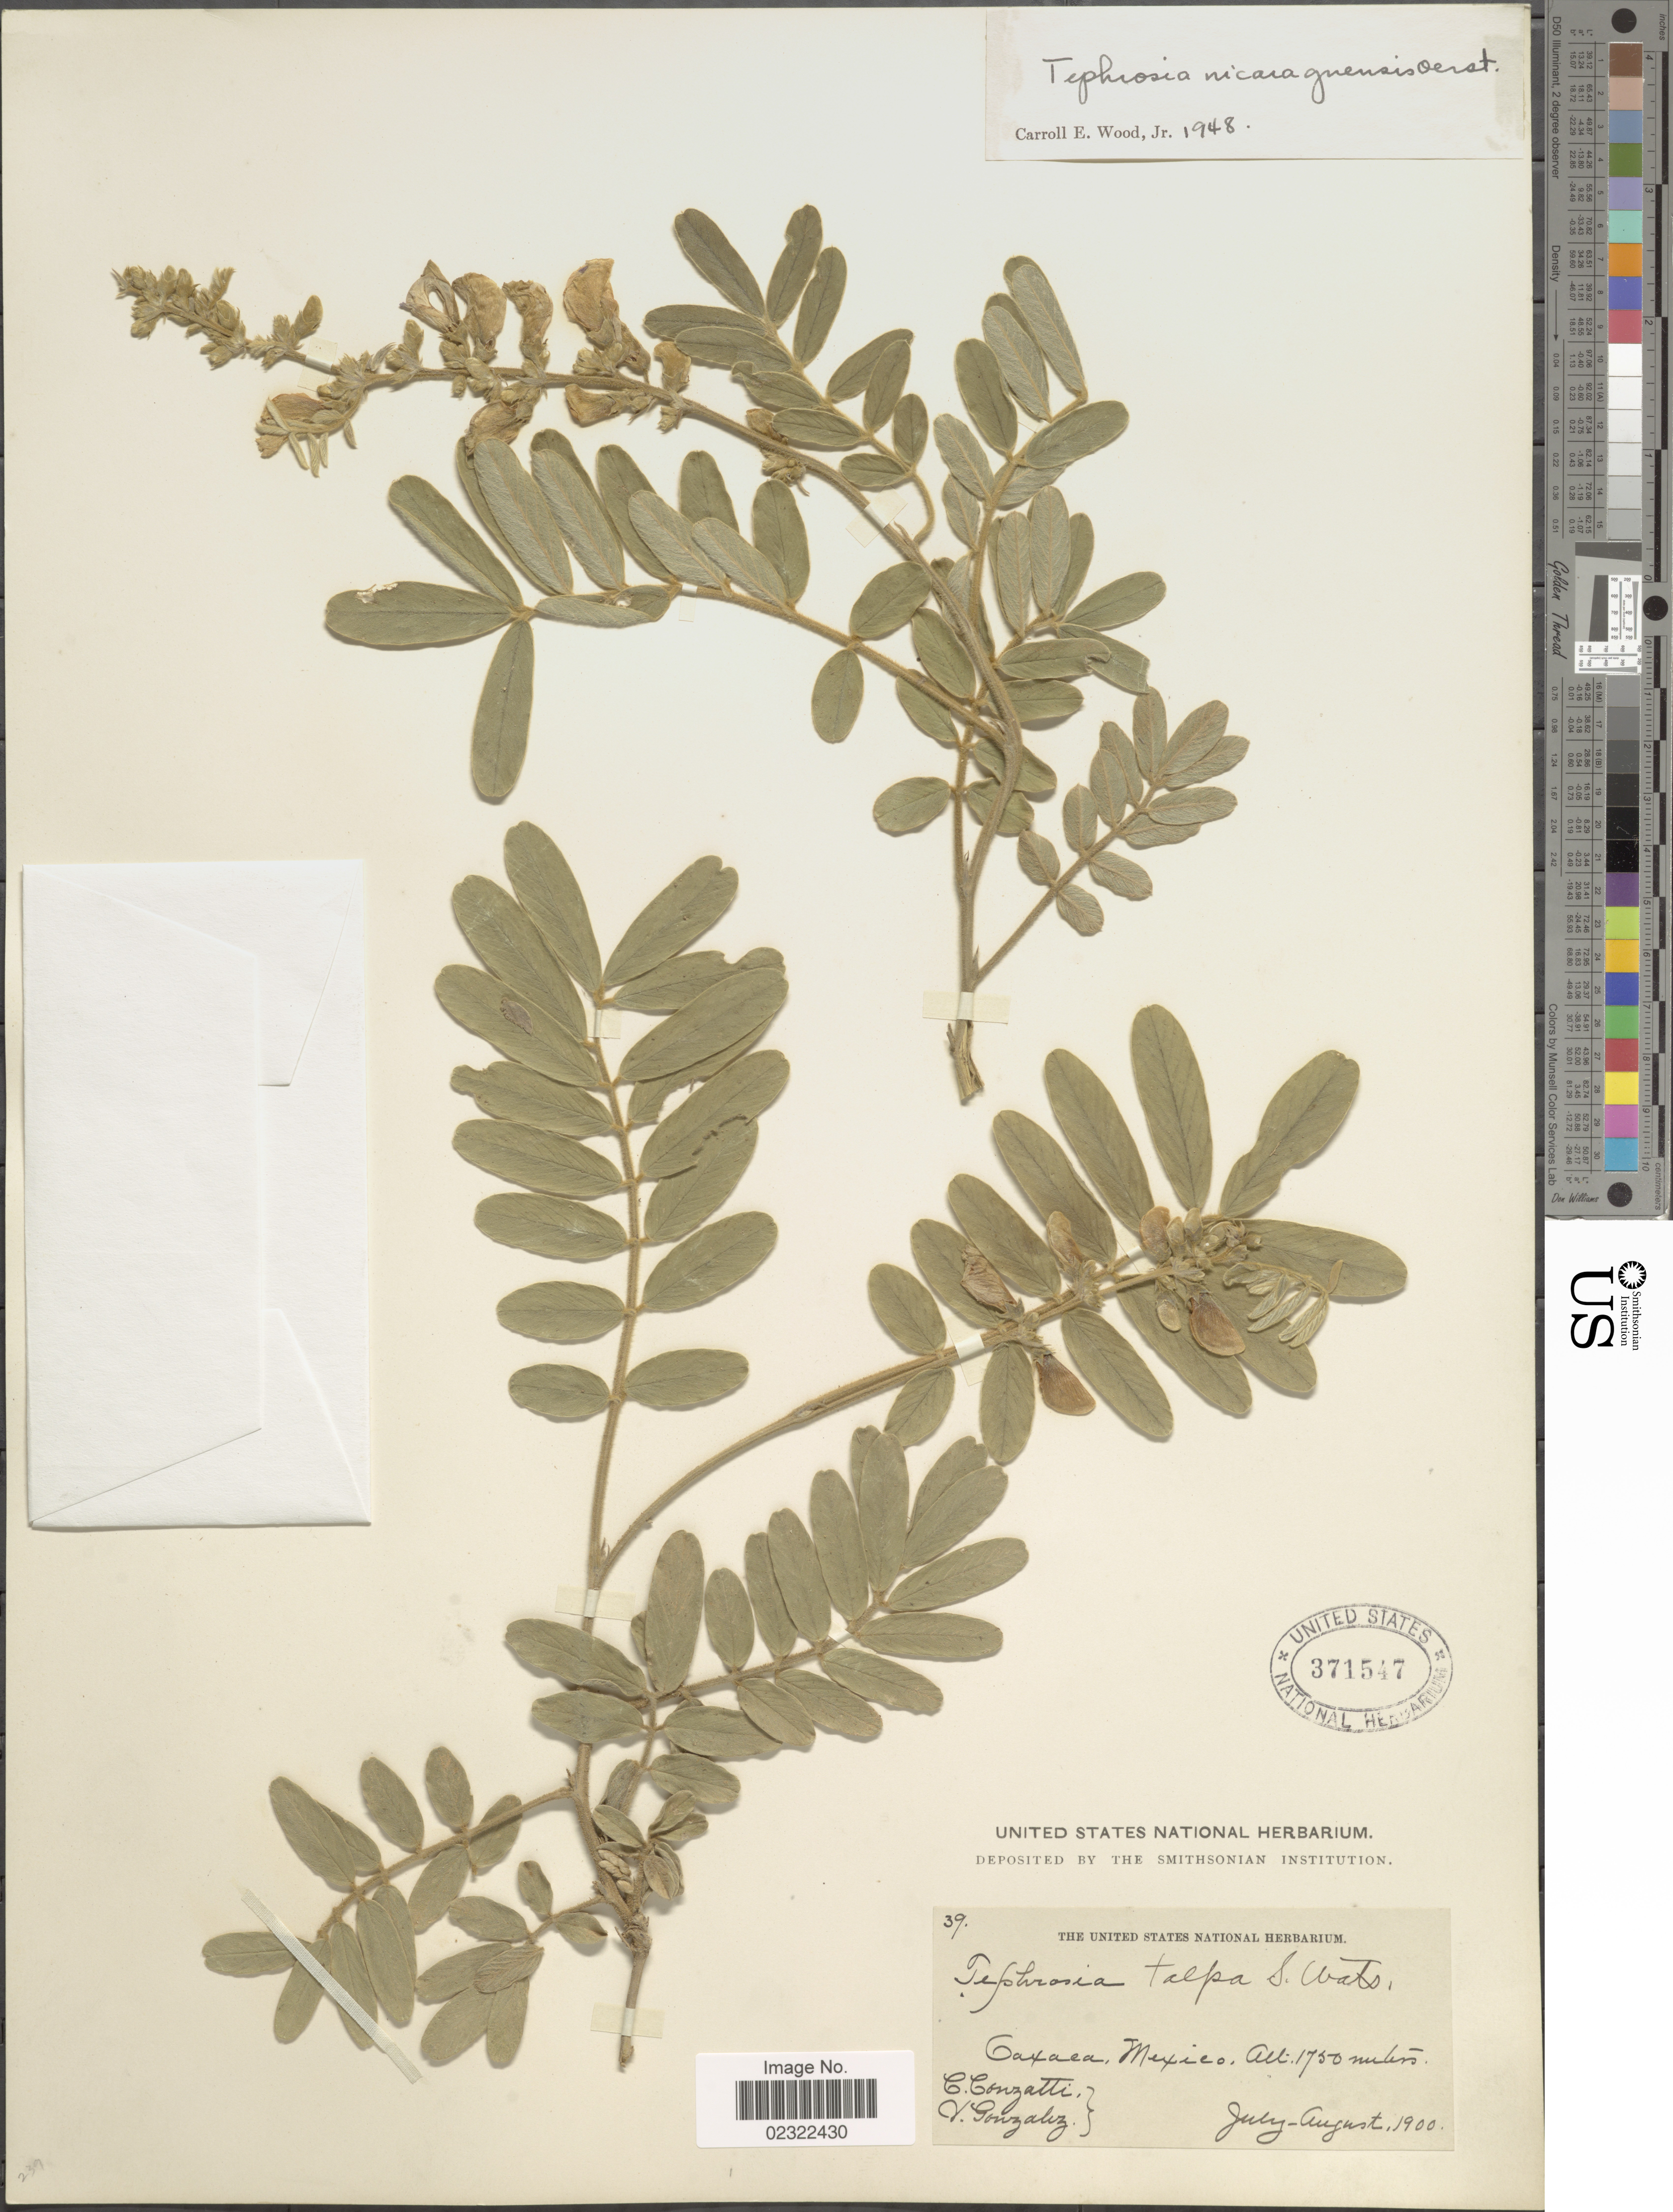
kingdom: Plantae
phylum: Tracheophyta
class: Magnoliopsida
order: Fabales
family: Fabaceae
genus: Tephrosia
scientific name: Tephrosia nicaraguensis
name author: Oerst.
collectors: C. Conzatti & V. Gonzalez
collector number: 39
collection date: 1800-07/1900-08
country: Mexico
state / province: Oaxaca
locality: Oaxaca, Mexico.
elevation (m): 1750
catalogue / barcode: US 371547